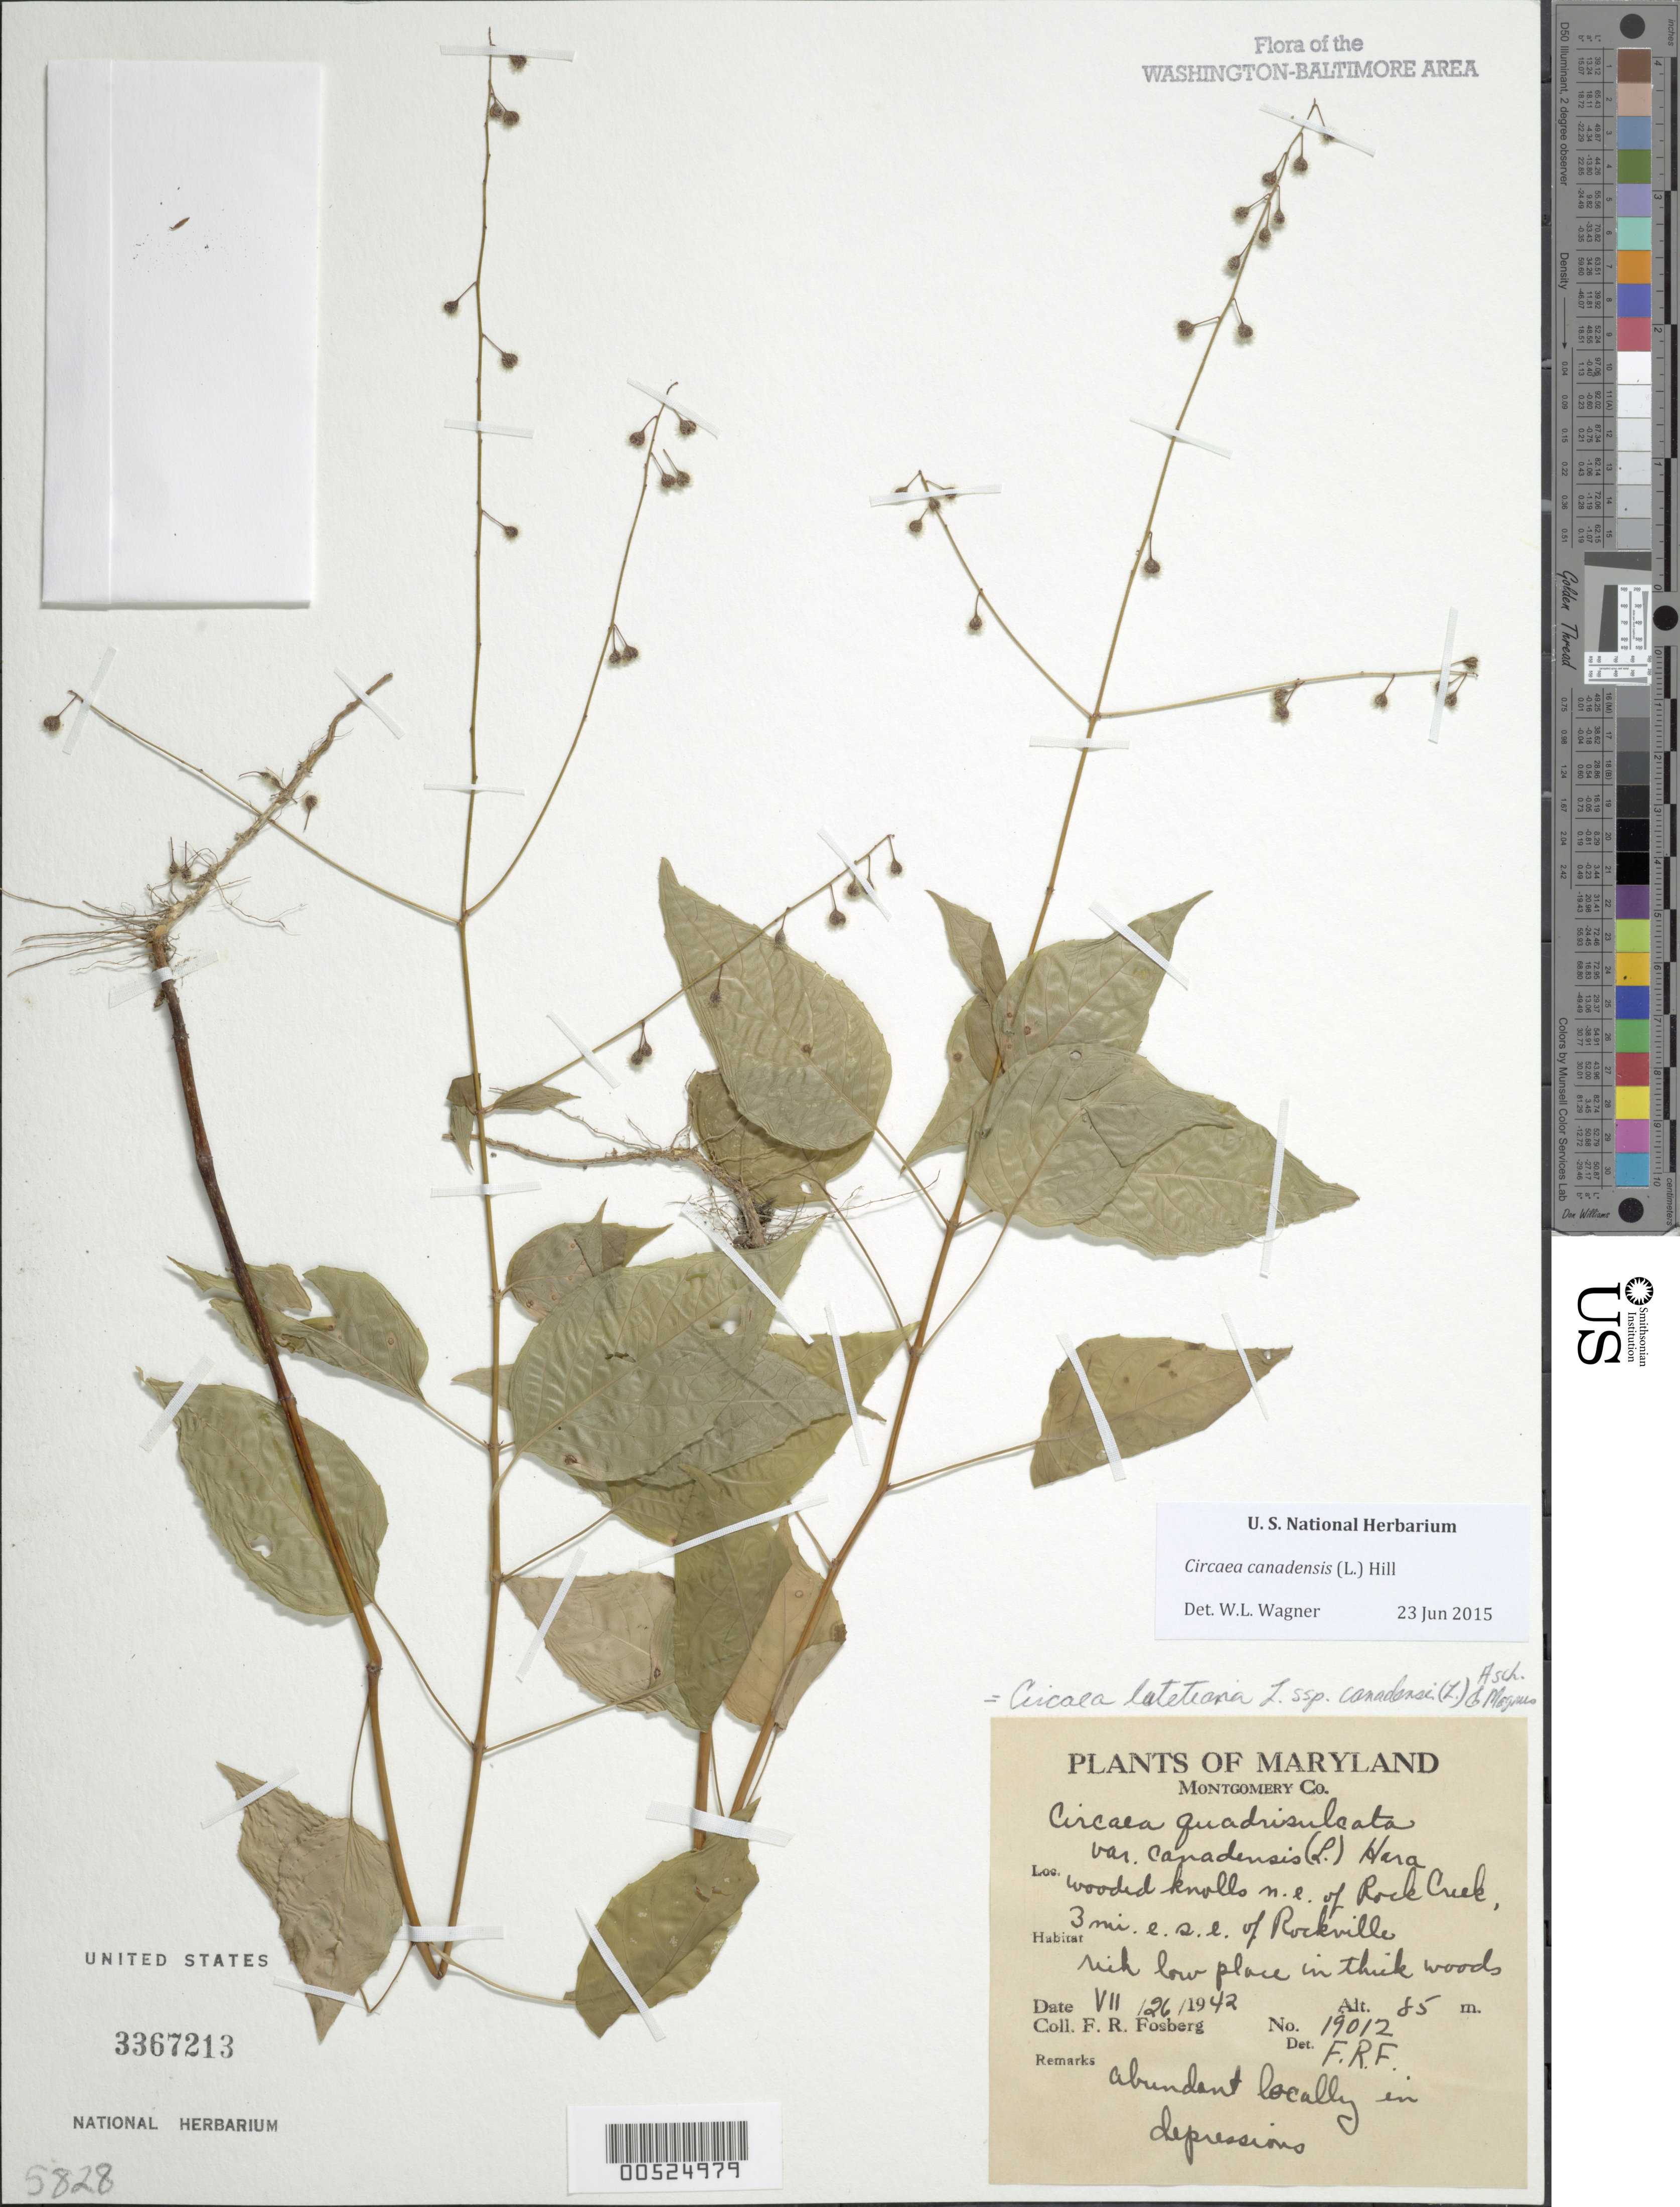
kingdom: Plantae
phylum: Tracheophyta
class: Magnoliopsida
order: Myrtales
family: Onagraceae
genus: Circaea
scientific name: Circaea canadensis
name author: (L.) Hill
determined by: Wagner, W. L., (BOT), Smithsonian Institution - National Museum of Natural History (UNITED STATES)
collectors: F. R. Fosberg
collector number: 19012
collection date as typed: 26 Jul 1942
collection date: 1942-07-26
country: United States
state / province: Maryland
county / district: Montgomery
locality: Wooded knolls NE of Rock Creek, 3 mi. ESE of Rockville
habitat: Rich low place in thick woods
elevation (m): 85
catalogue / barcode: US 3367213